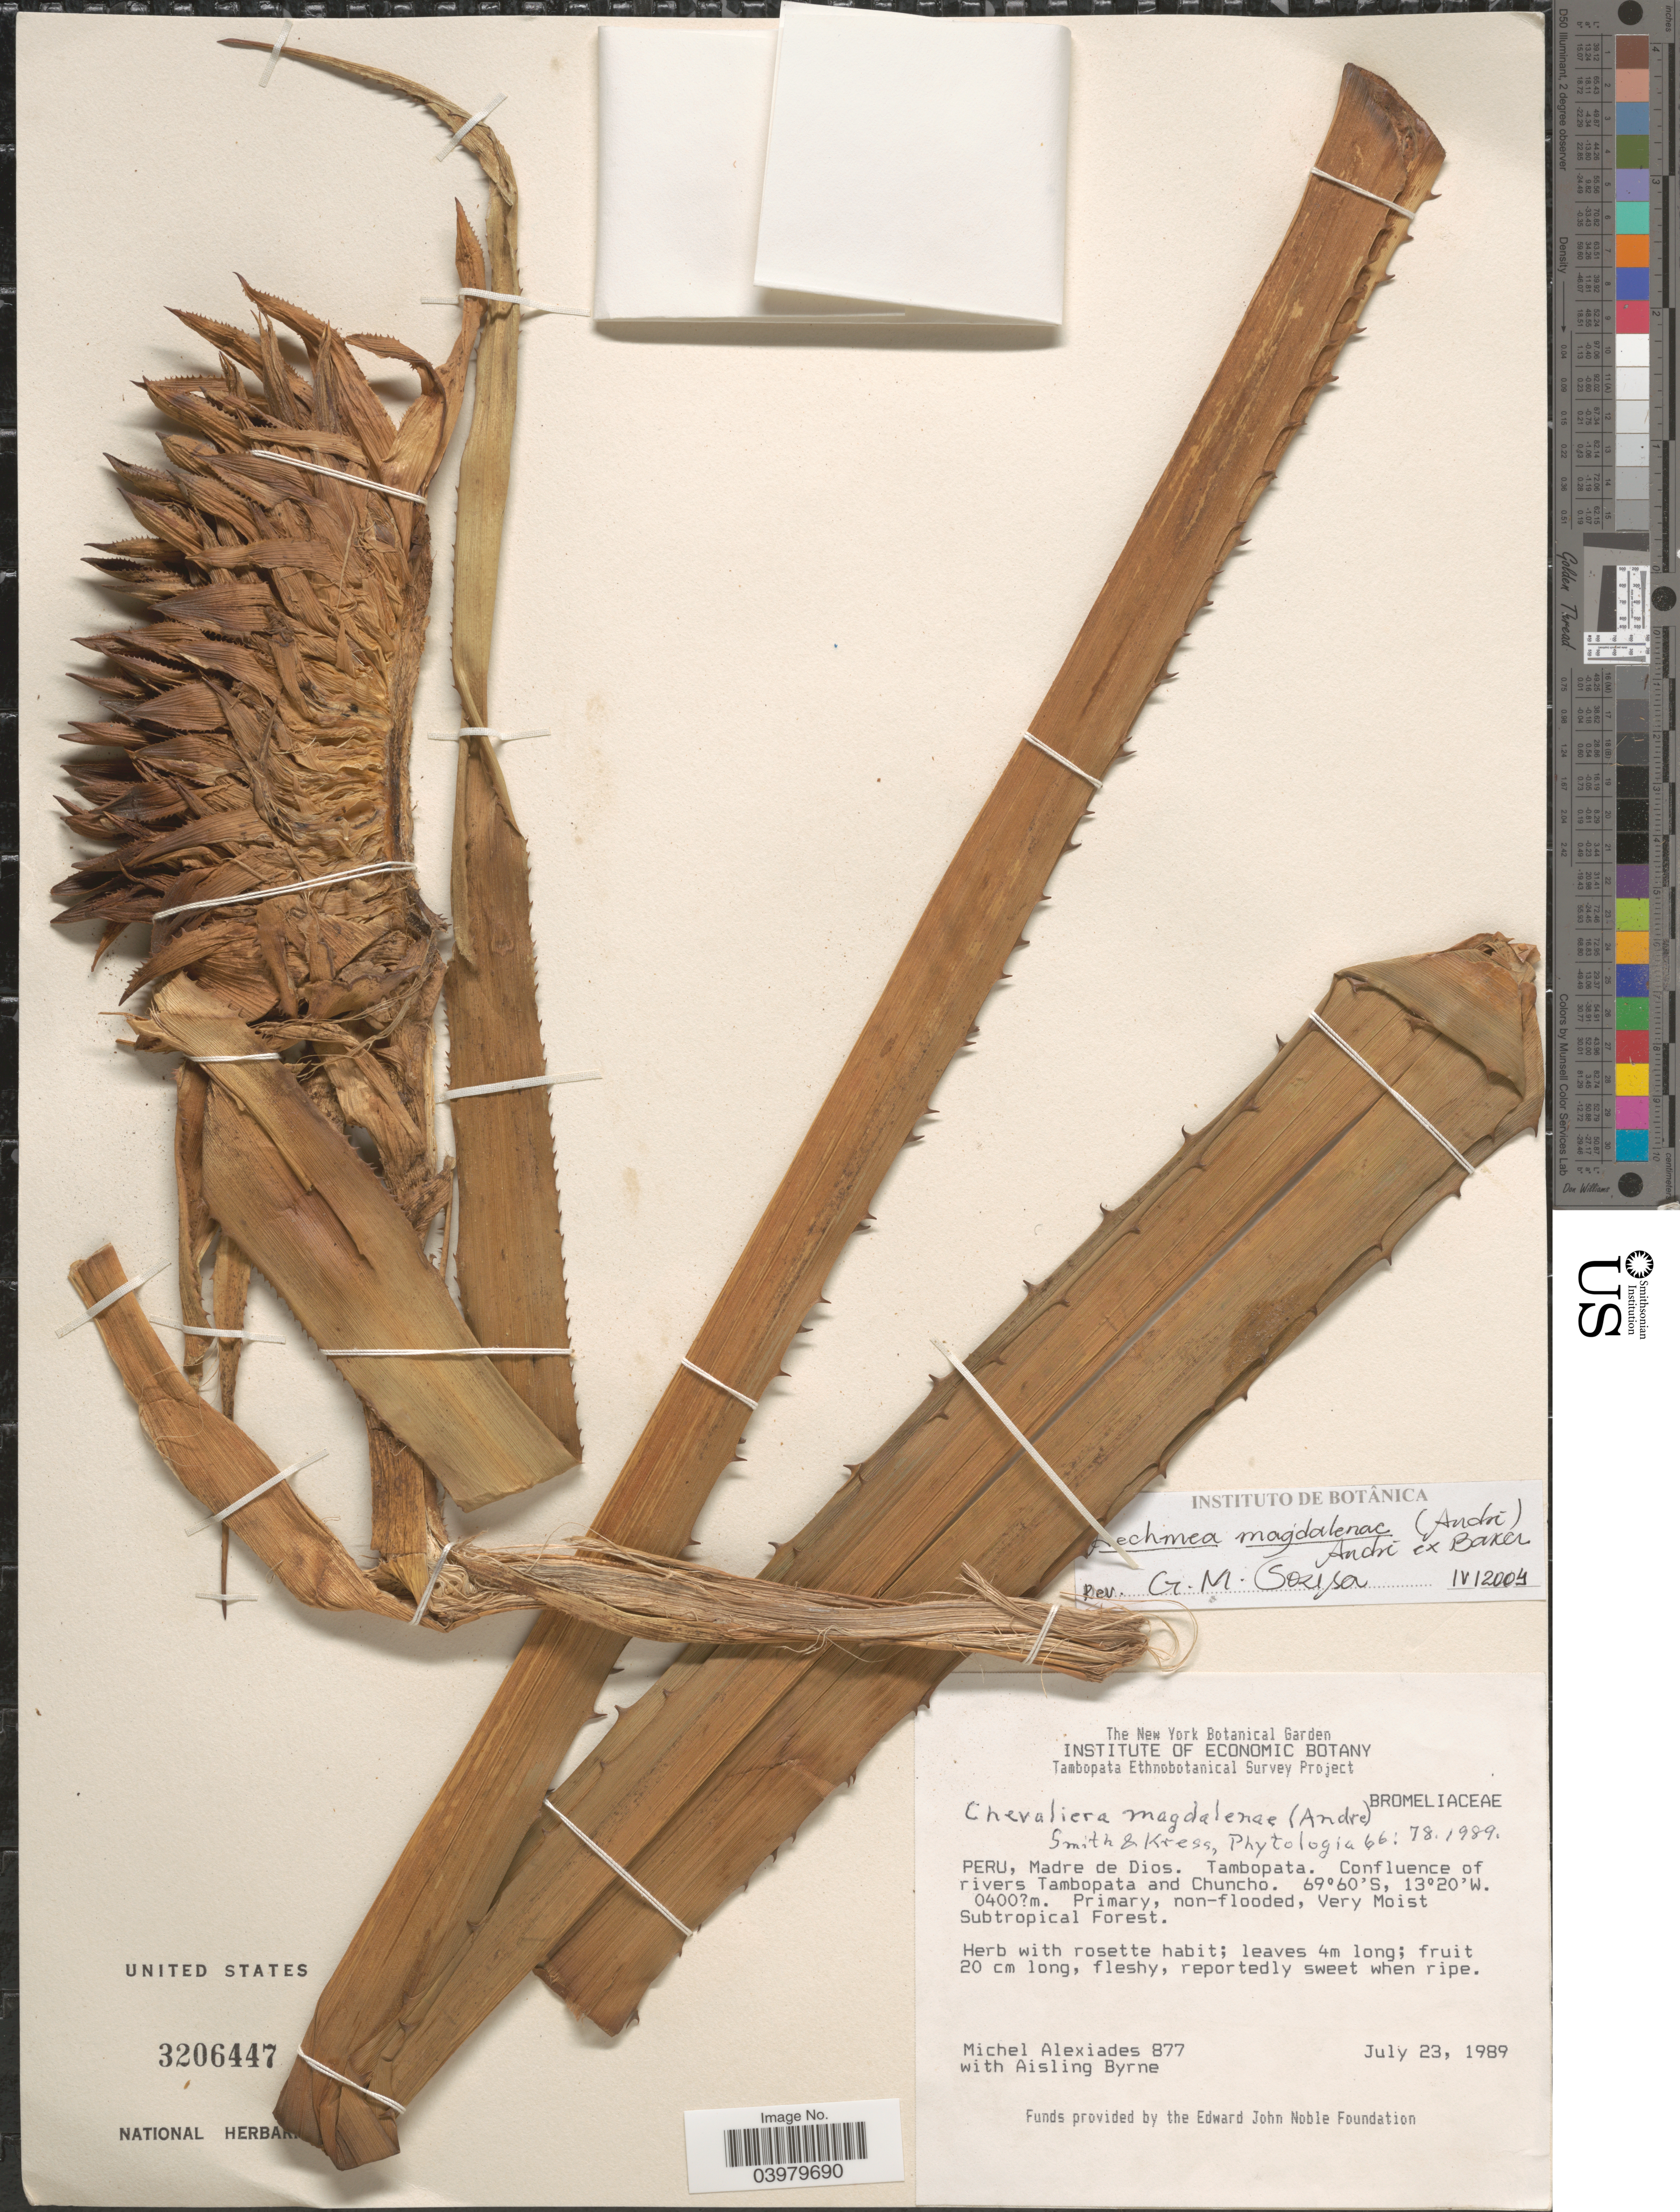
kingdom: Plantae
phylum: Tracheophyta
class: Liliopsida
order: Poales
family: Bromeliaceae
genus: Aechmea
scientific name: Aechmea magdalenae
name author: (André) André ex Baker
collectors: M. Alexiades & A. Byrne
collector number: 877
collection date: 1989-07-23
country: Peru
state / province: Madre de Dios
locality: Tambopata. Confluence of rivers Tambopata and Chuncho.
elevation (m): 400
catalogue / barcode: US 3206447